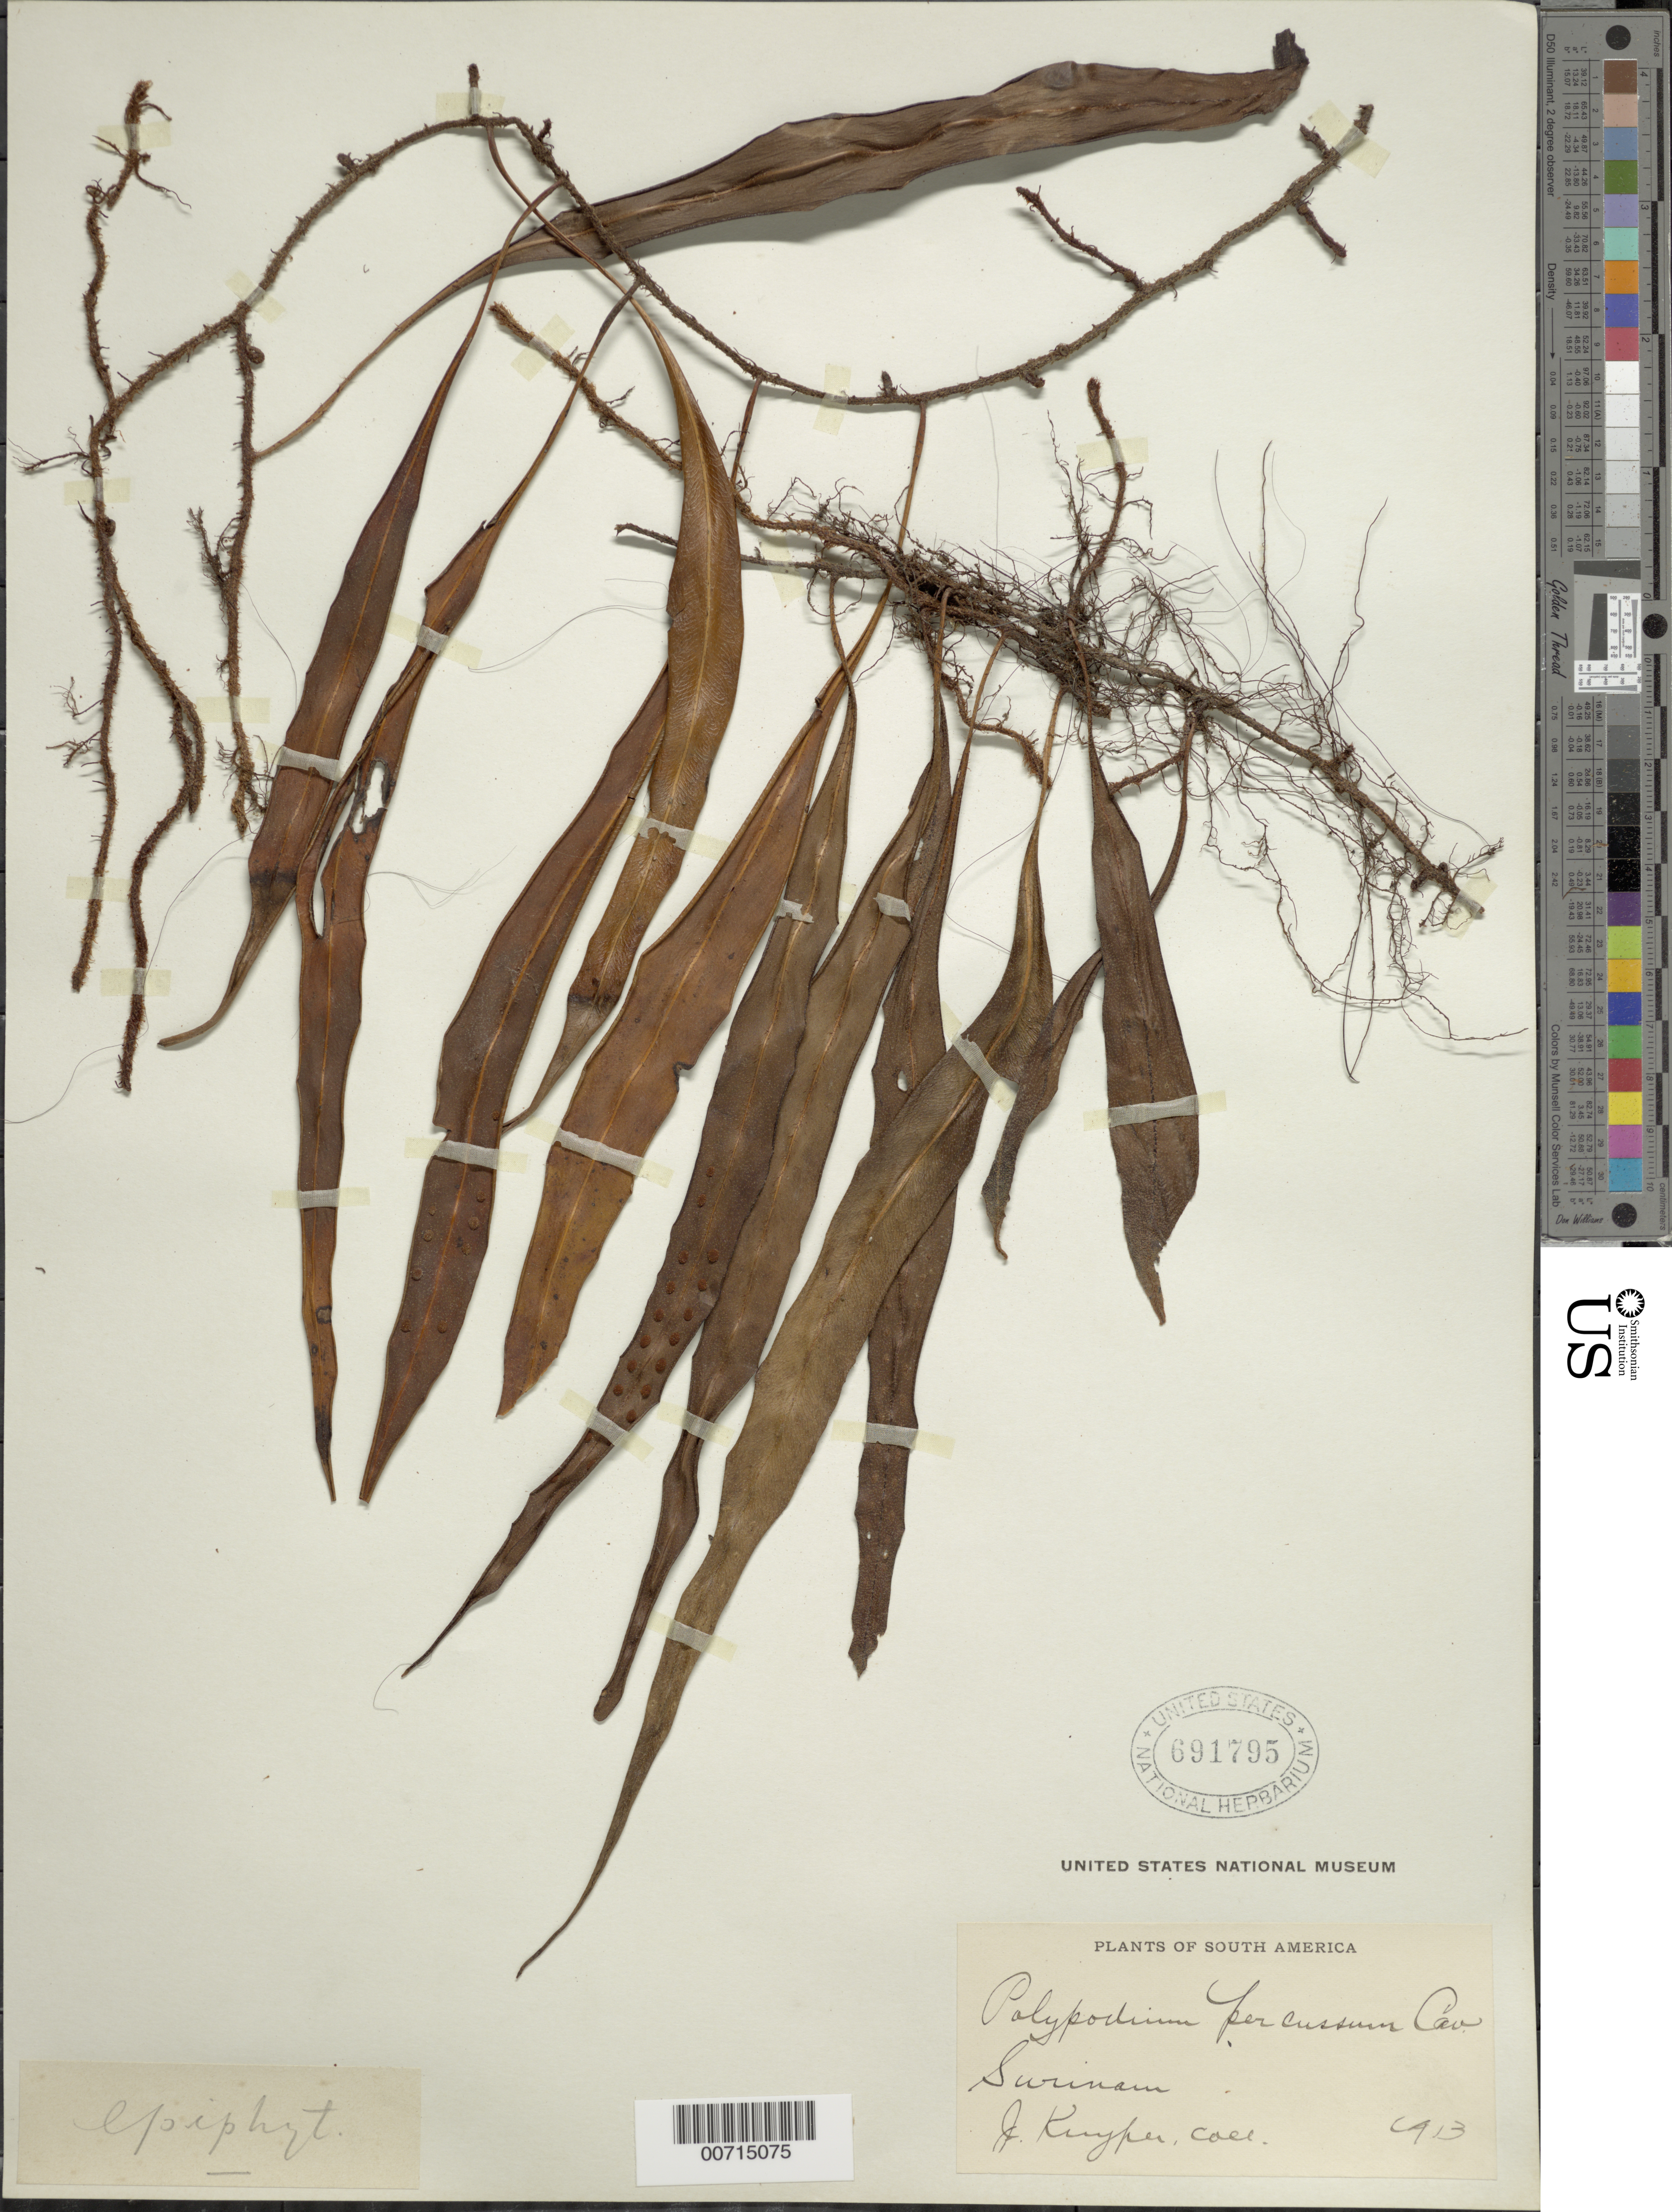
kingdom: Plantae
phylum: Tracheophyta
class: Polypodiopsida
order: Polypodiales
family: Polypodiaceae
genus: Microgramma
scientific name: Microgramma percussa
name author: (Cav.) de la Sota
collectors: J. Kuyper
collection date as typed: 1913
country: Suriname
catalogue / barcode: US 691795